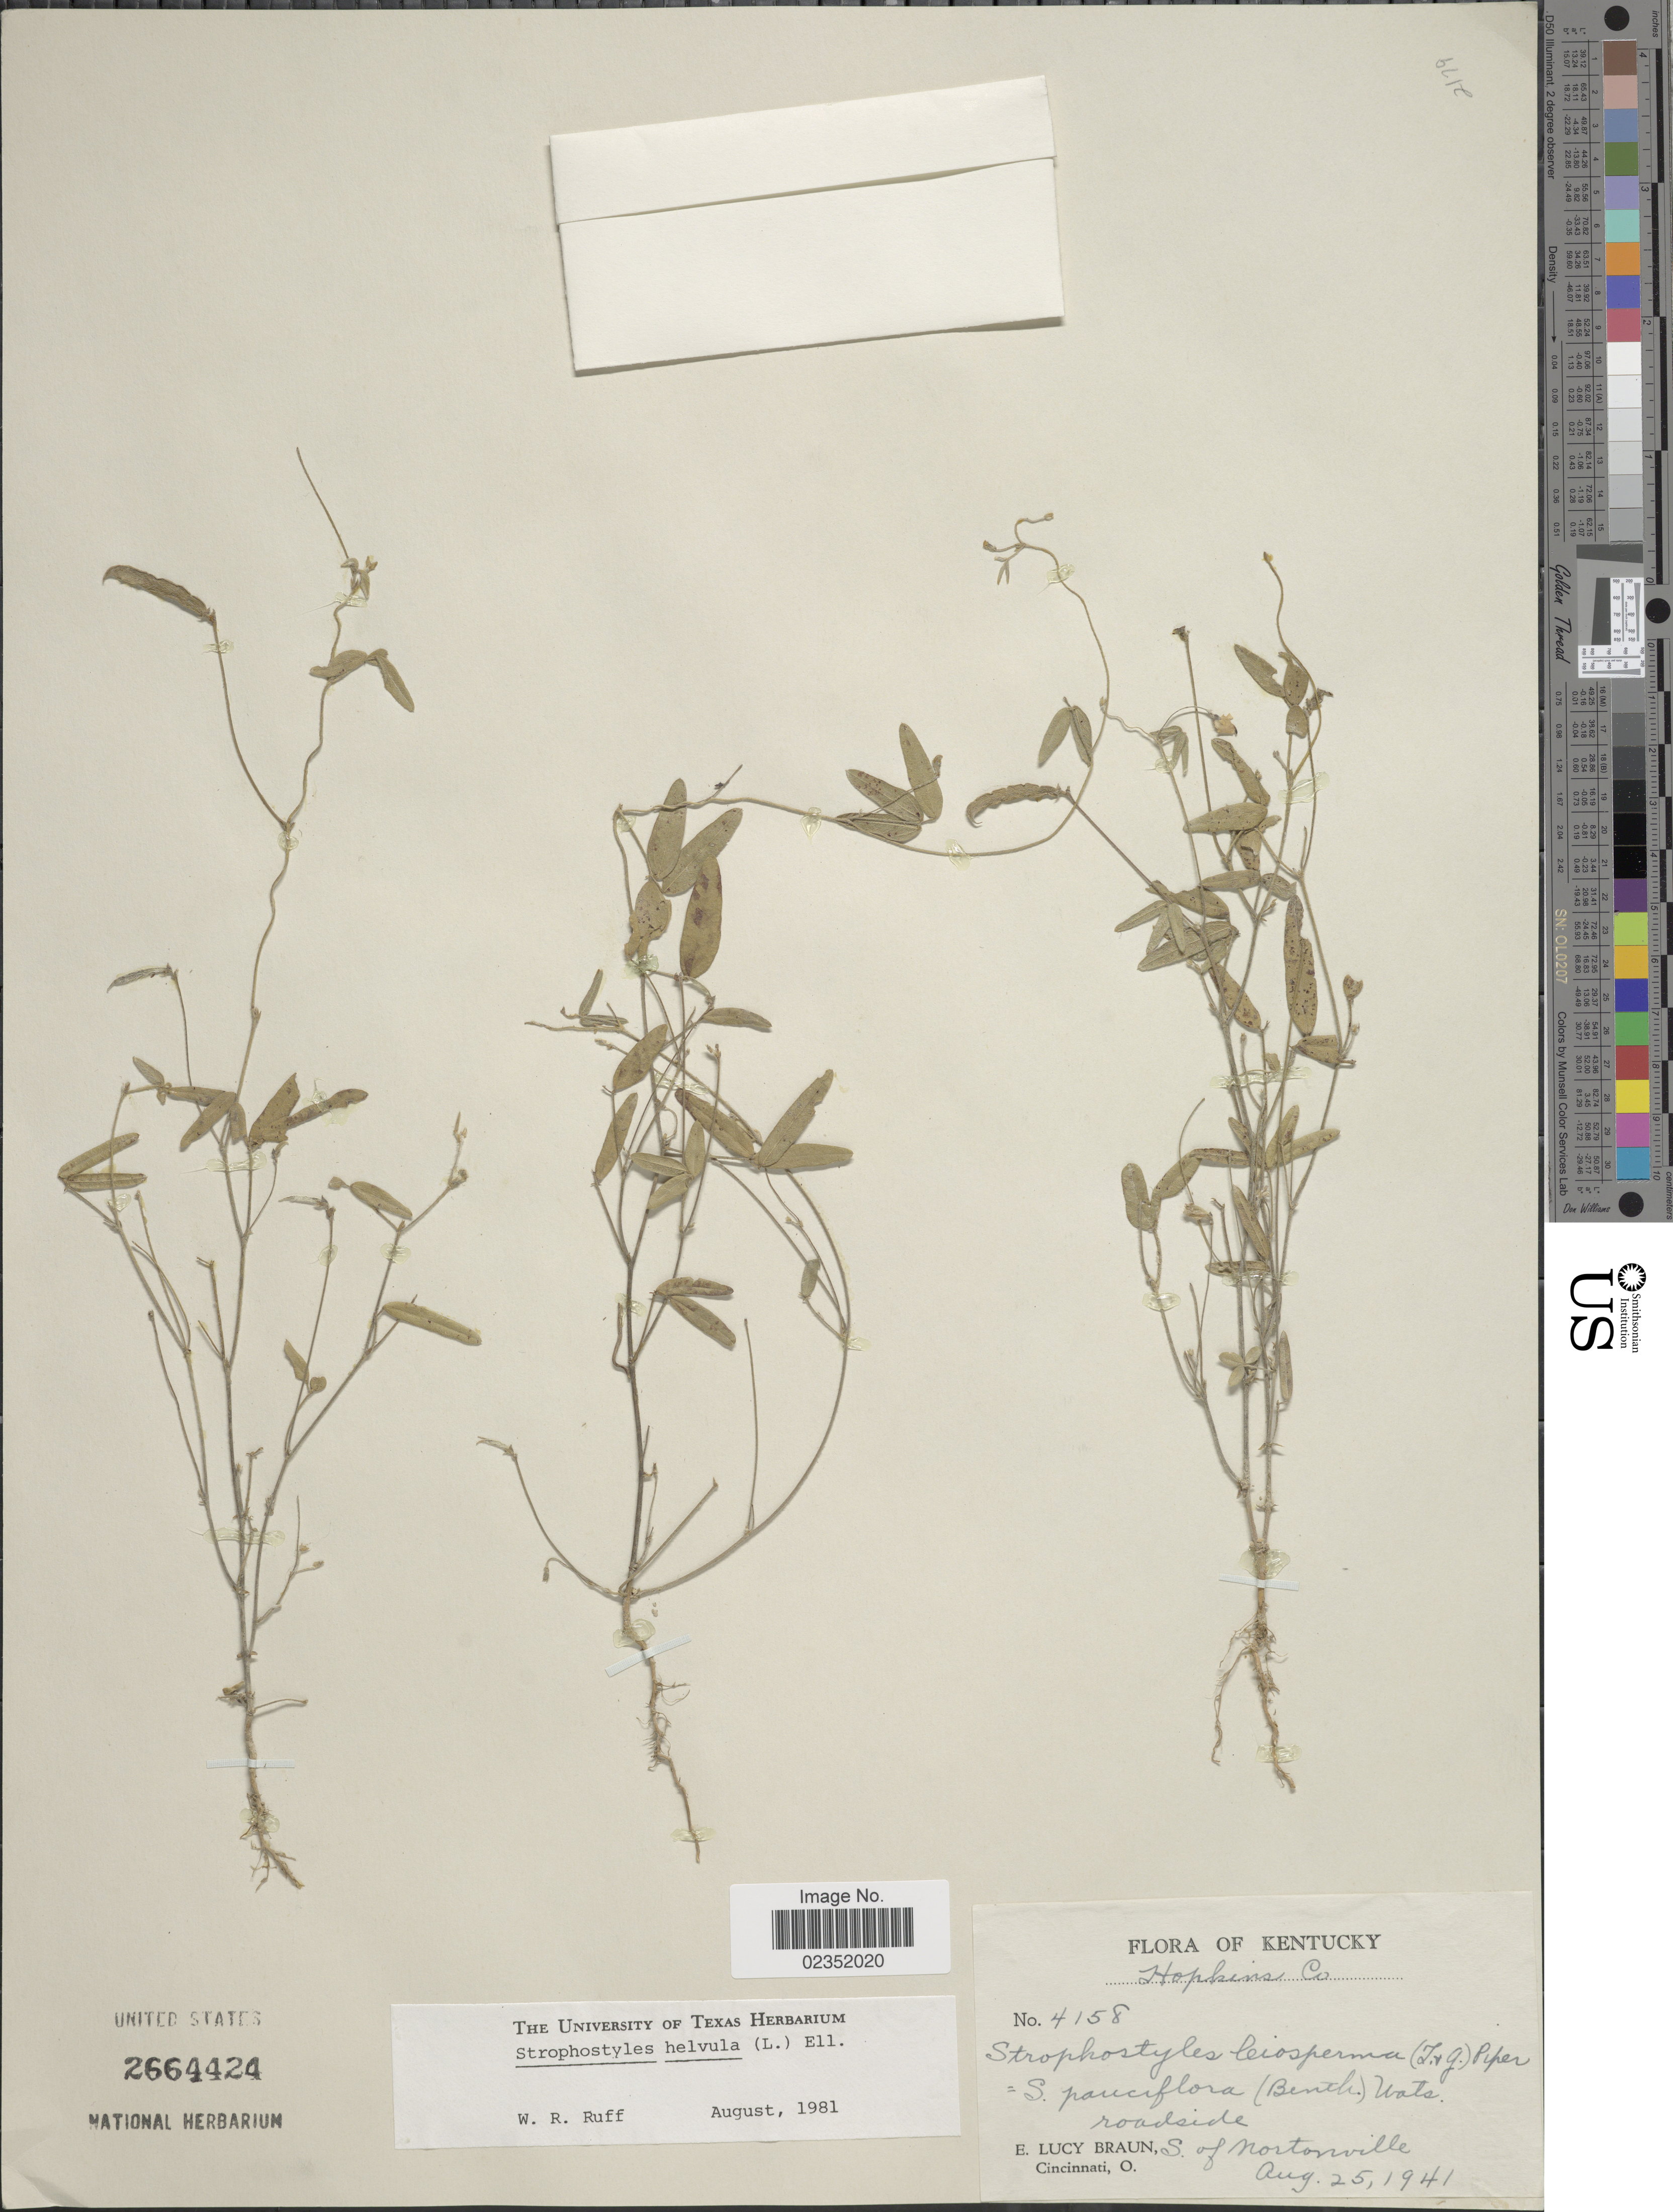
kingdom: Plantae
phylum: Tracheophyta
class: Magnoliopsida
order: Fabales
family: Fabaceae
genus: Strophostyles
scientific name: Strophostyles leiosperma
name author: (Torr. & A. Gray) Piper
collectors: E. L. Braun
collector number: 4158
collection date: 1941-08-25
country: United States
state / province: Kentucky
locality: Hopkins Co., roadside, S. of Nortonville.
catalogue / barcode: US 2664424